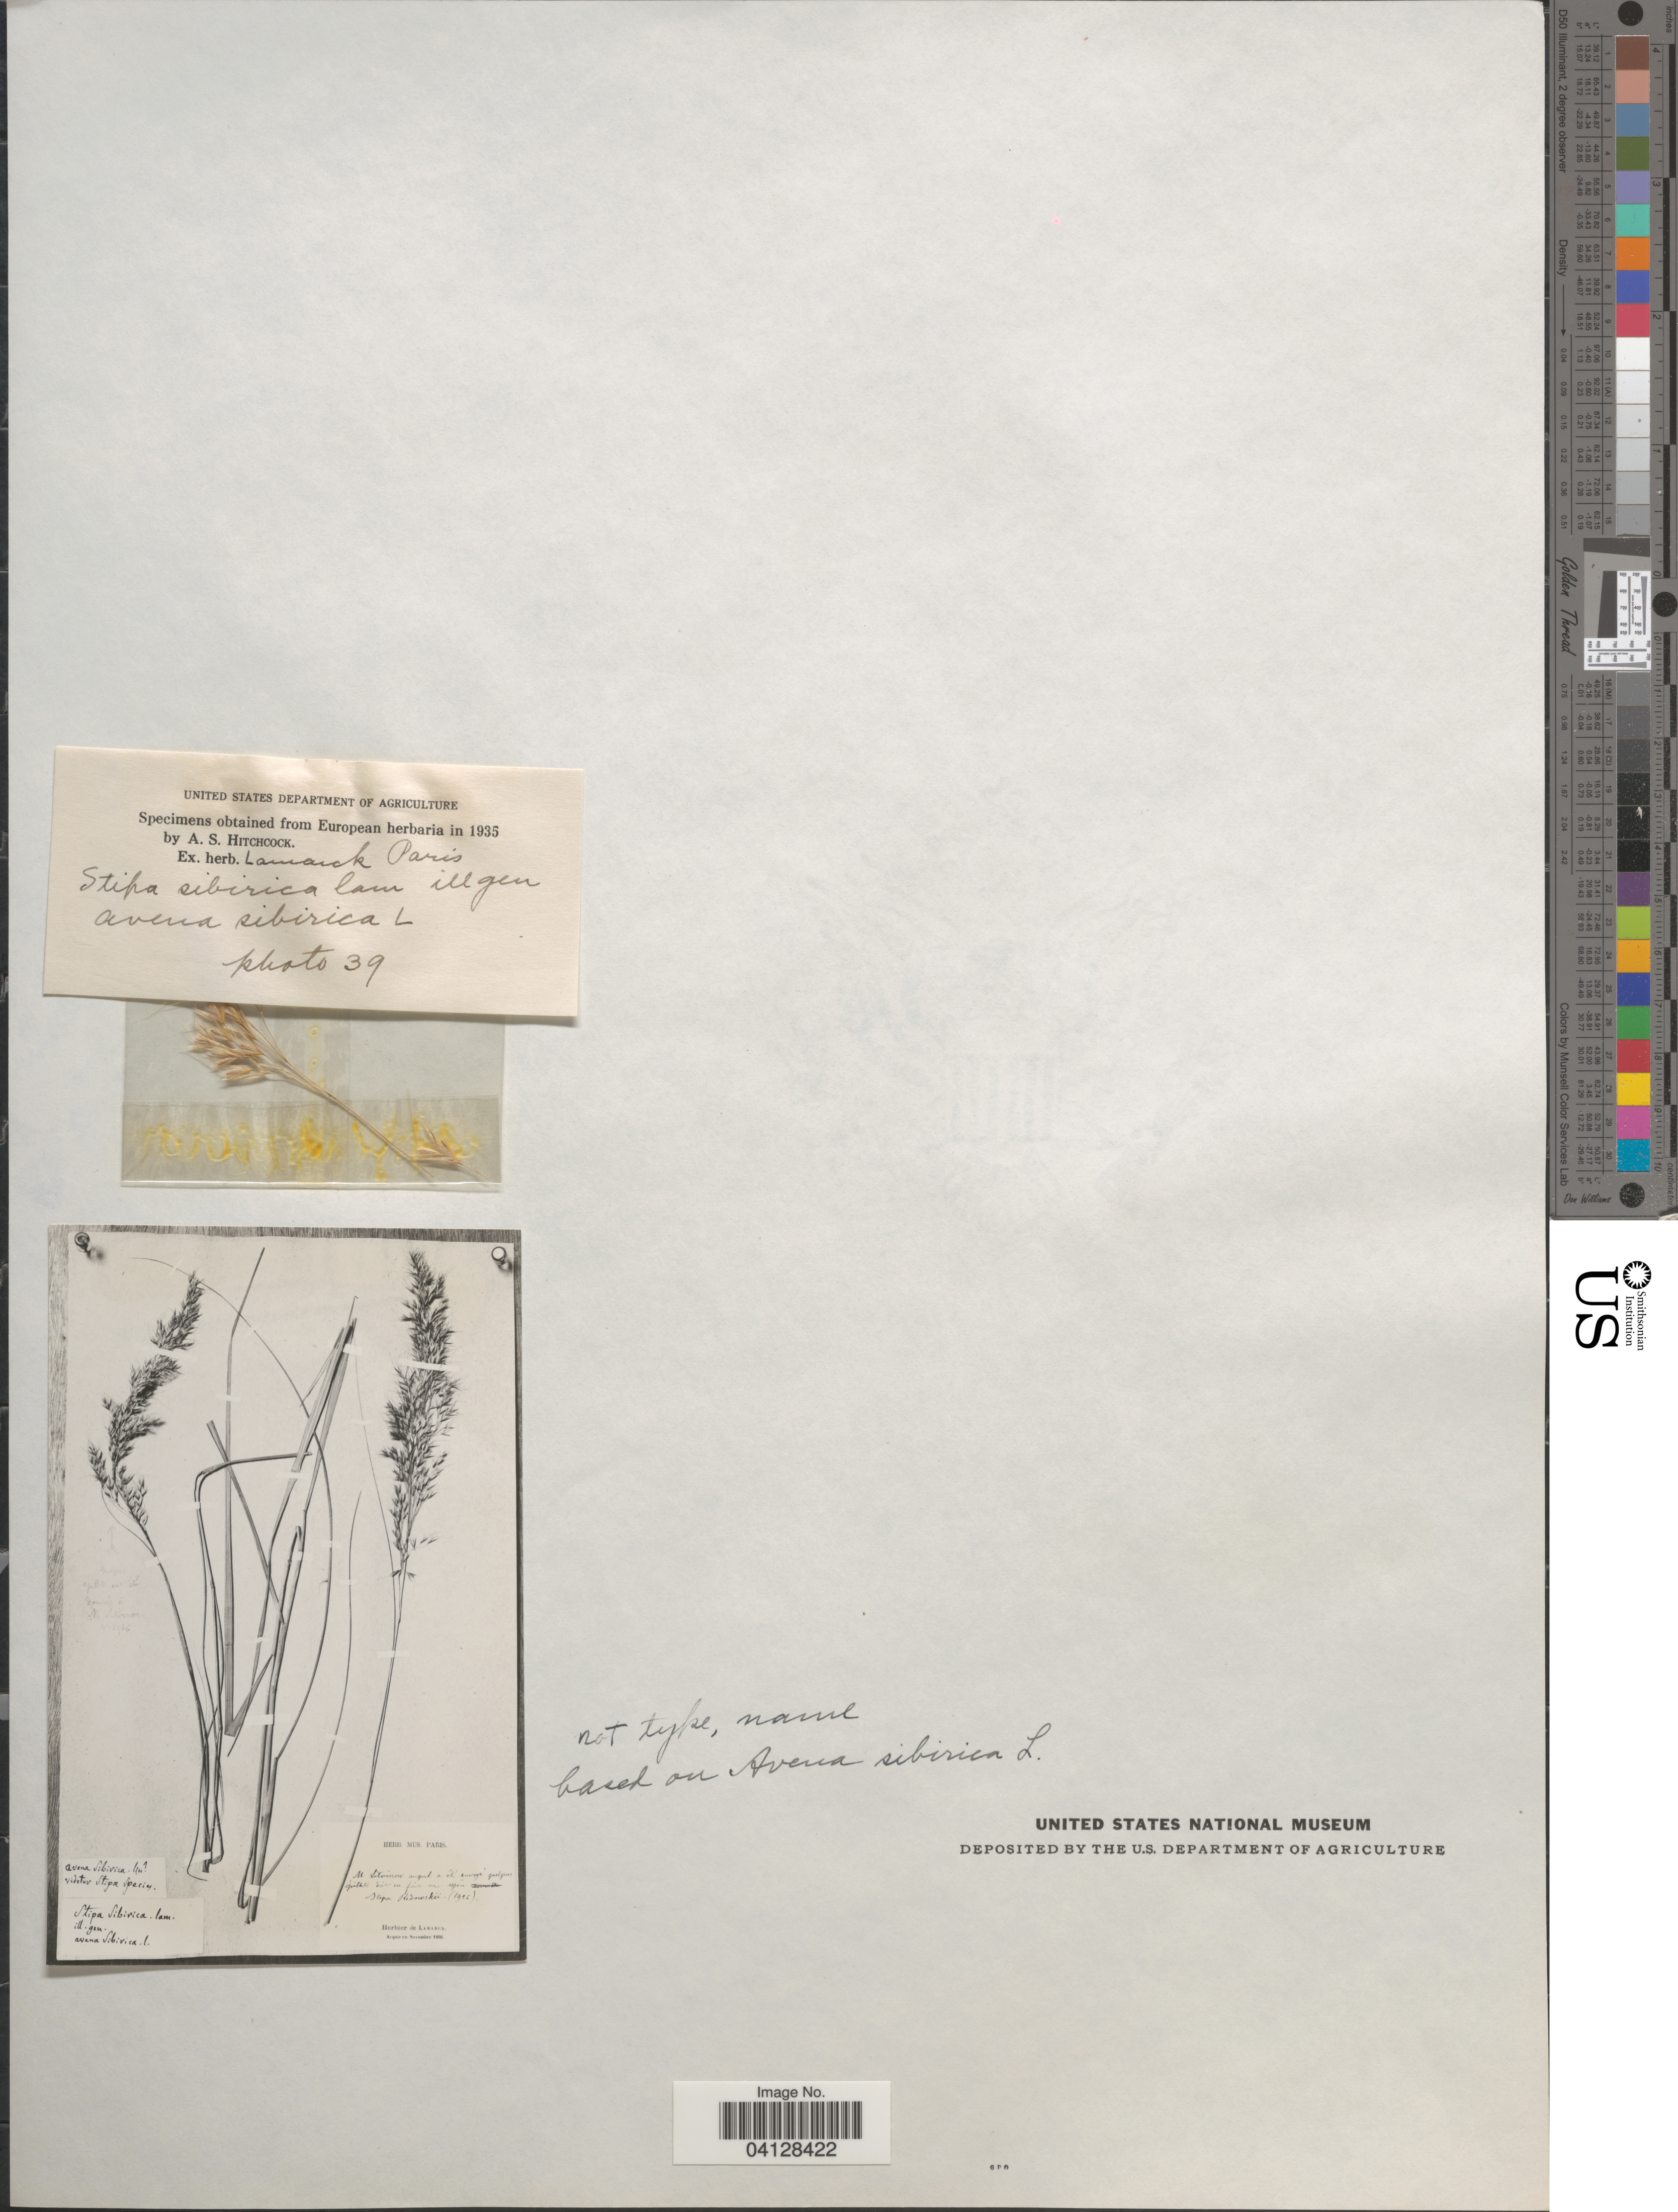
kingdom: Plantae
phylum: Tracheophyta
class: Liliopsida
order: Poales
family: Poaceae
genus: Stipa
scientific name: Stipa sibirica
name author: (L.) Lam.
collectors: ex herb. Lamarck